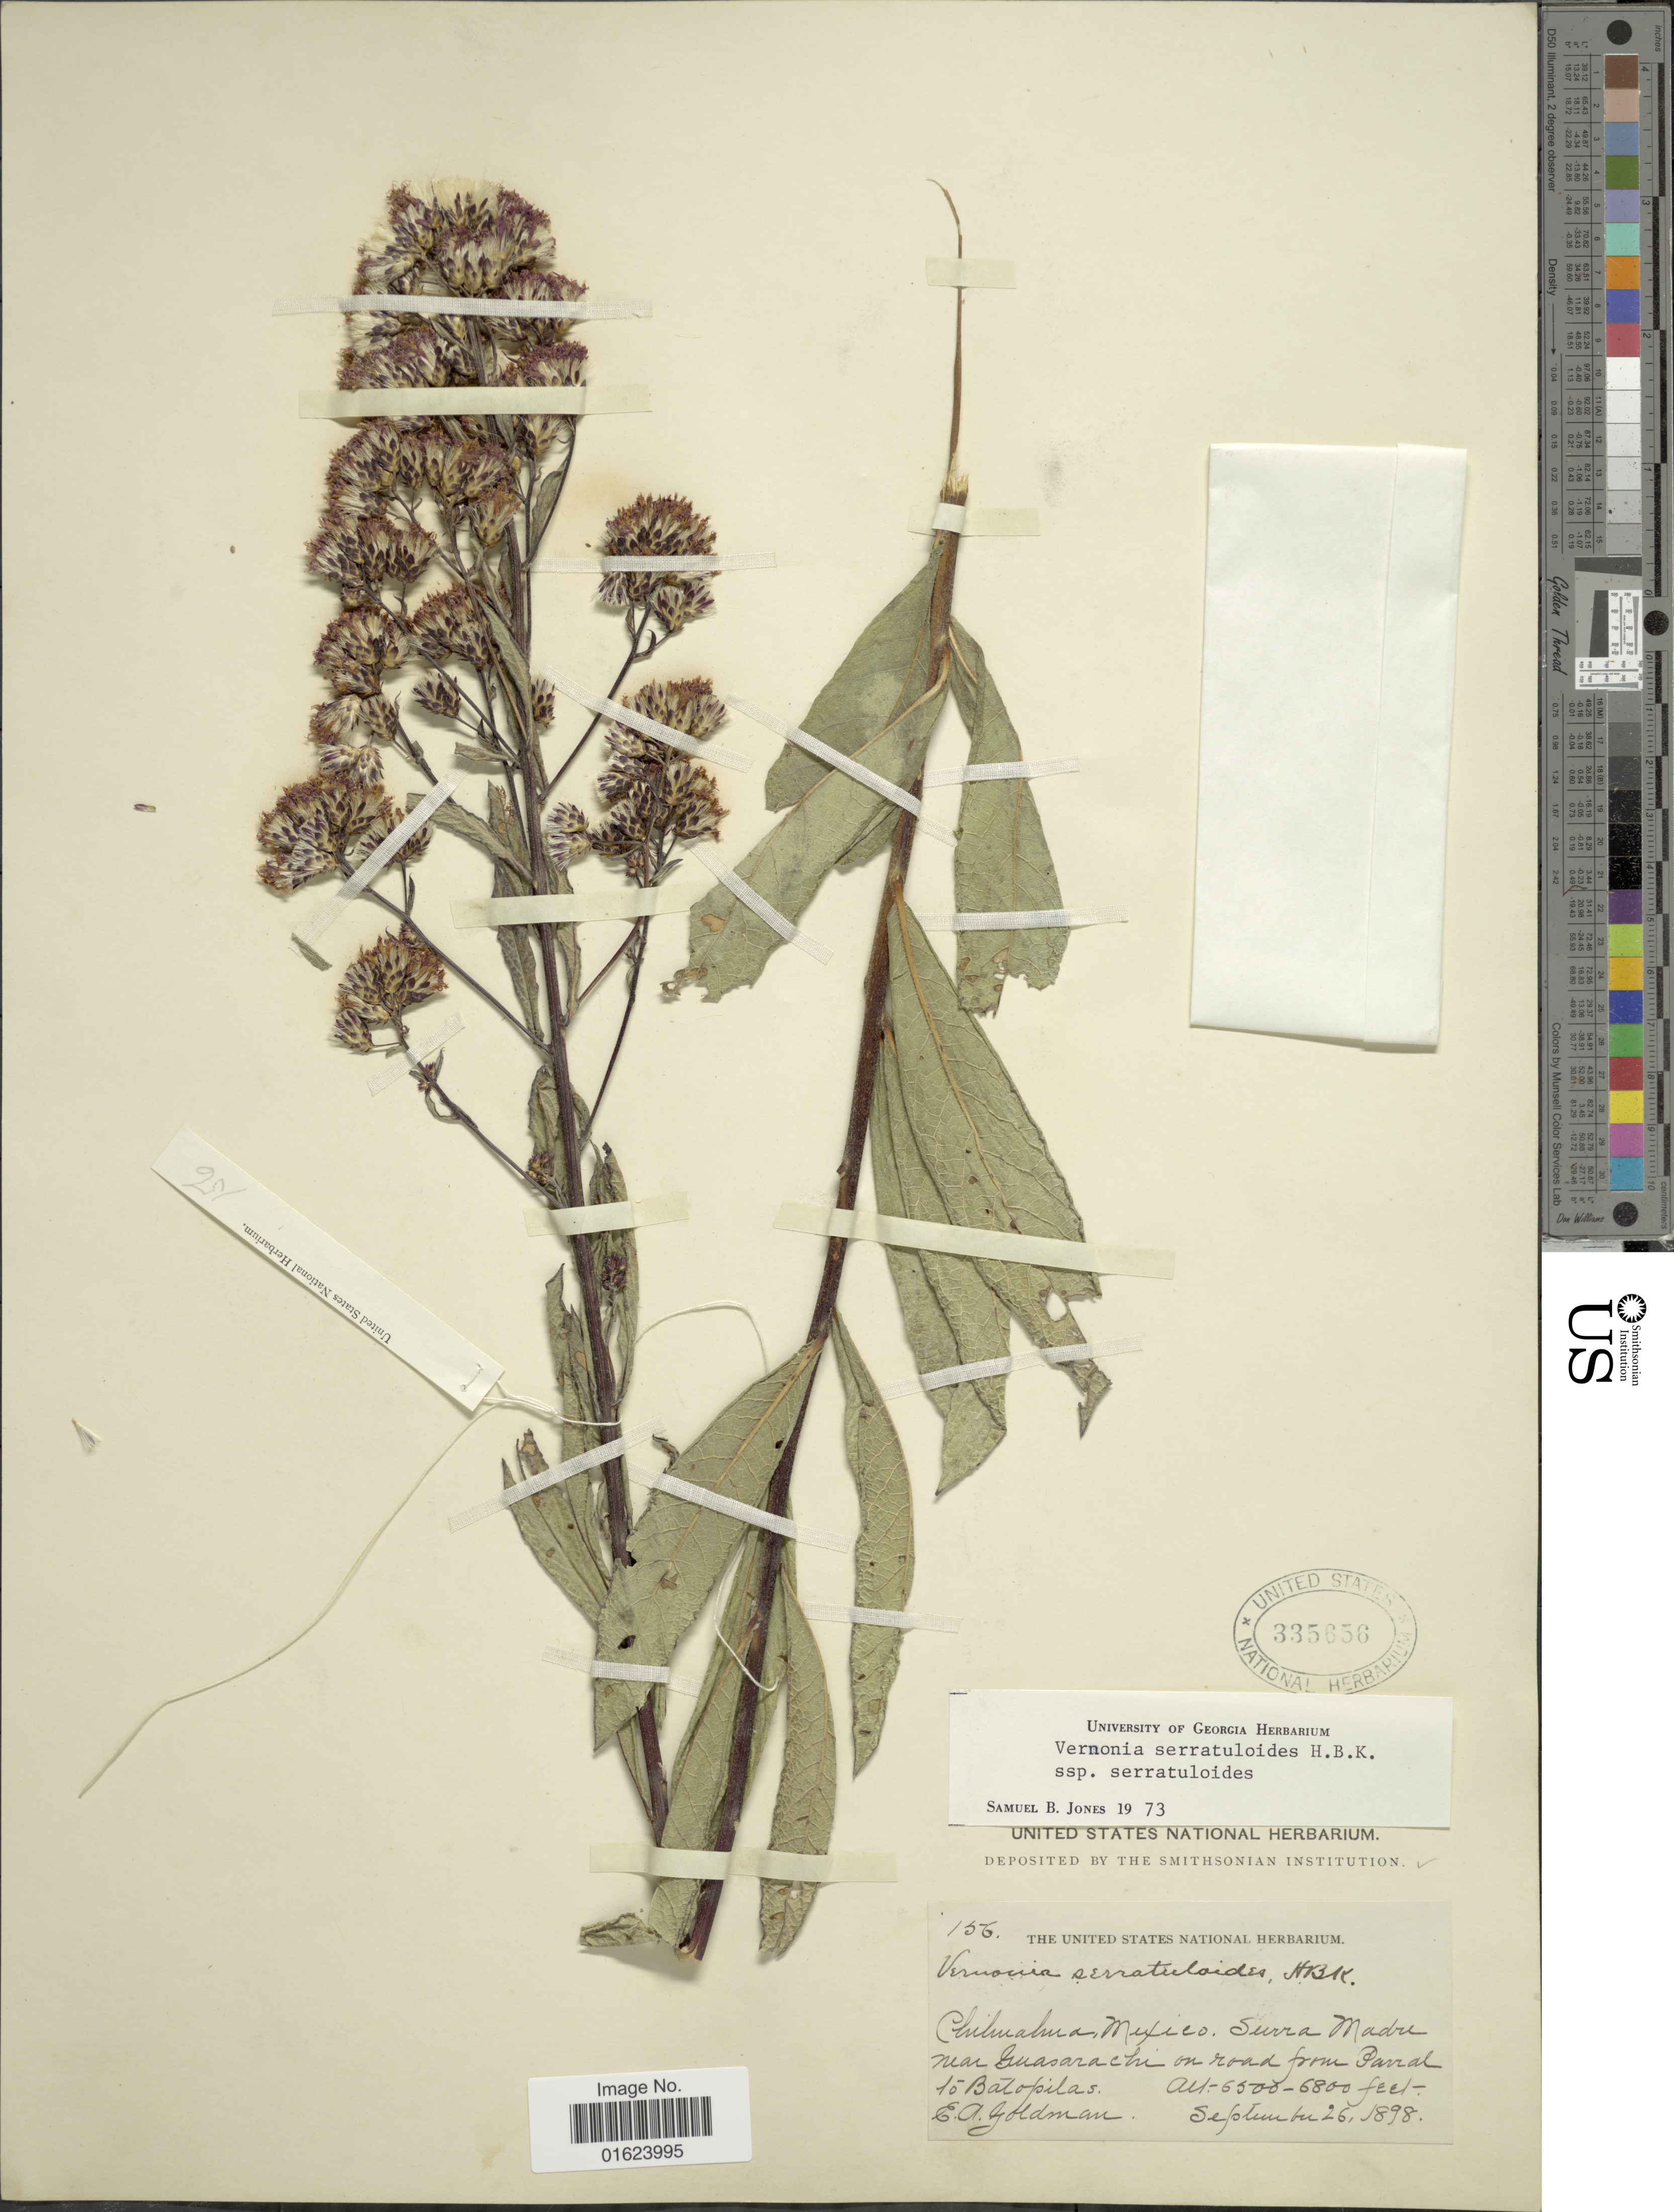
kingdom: Plantae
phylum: Tracheophyta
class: Magnoliopsida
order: Asterales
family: Asteraceae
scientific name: Vickianthus serratuloides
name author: (Kunth) H. Rob.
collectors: E. A. Goldman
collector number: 156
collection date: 1898-09-26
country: Mexico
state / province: Chihuahua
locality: Chihuahua, Mexico, Sierra Madre near Guasarachi on road from Parral to Batopilas.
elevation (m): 1981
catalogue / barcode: US 335656